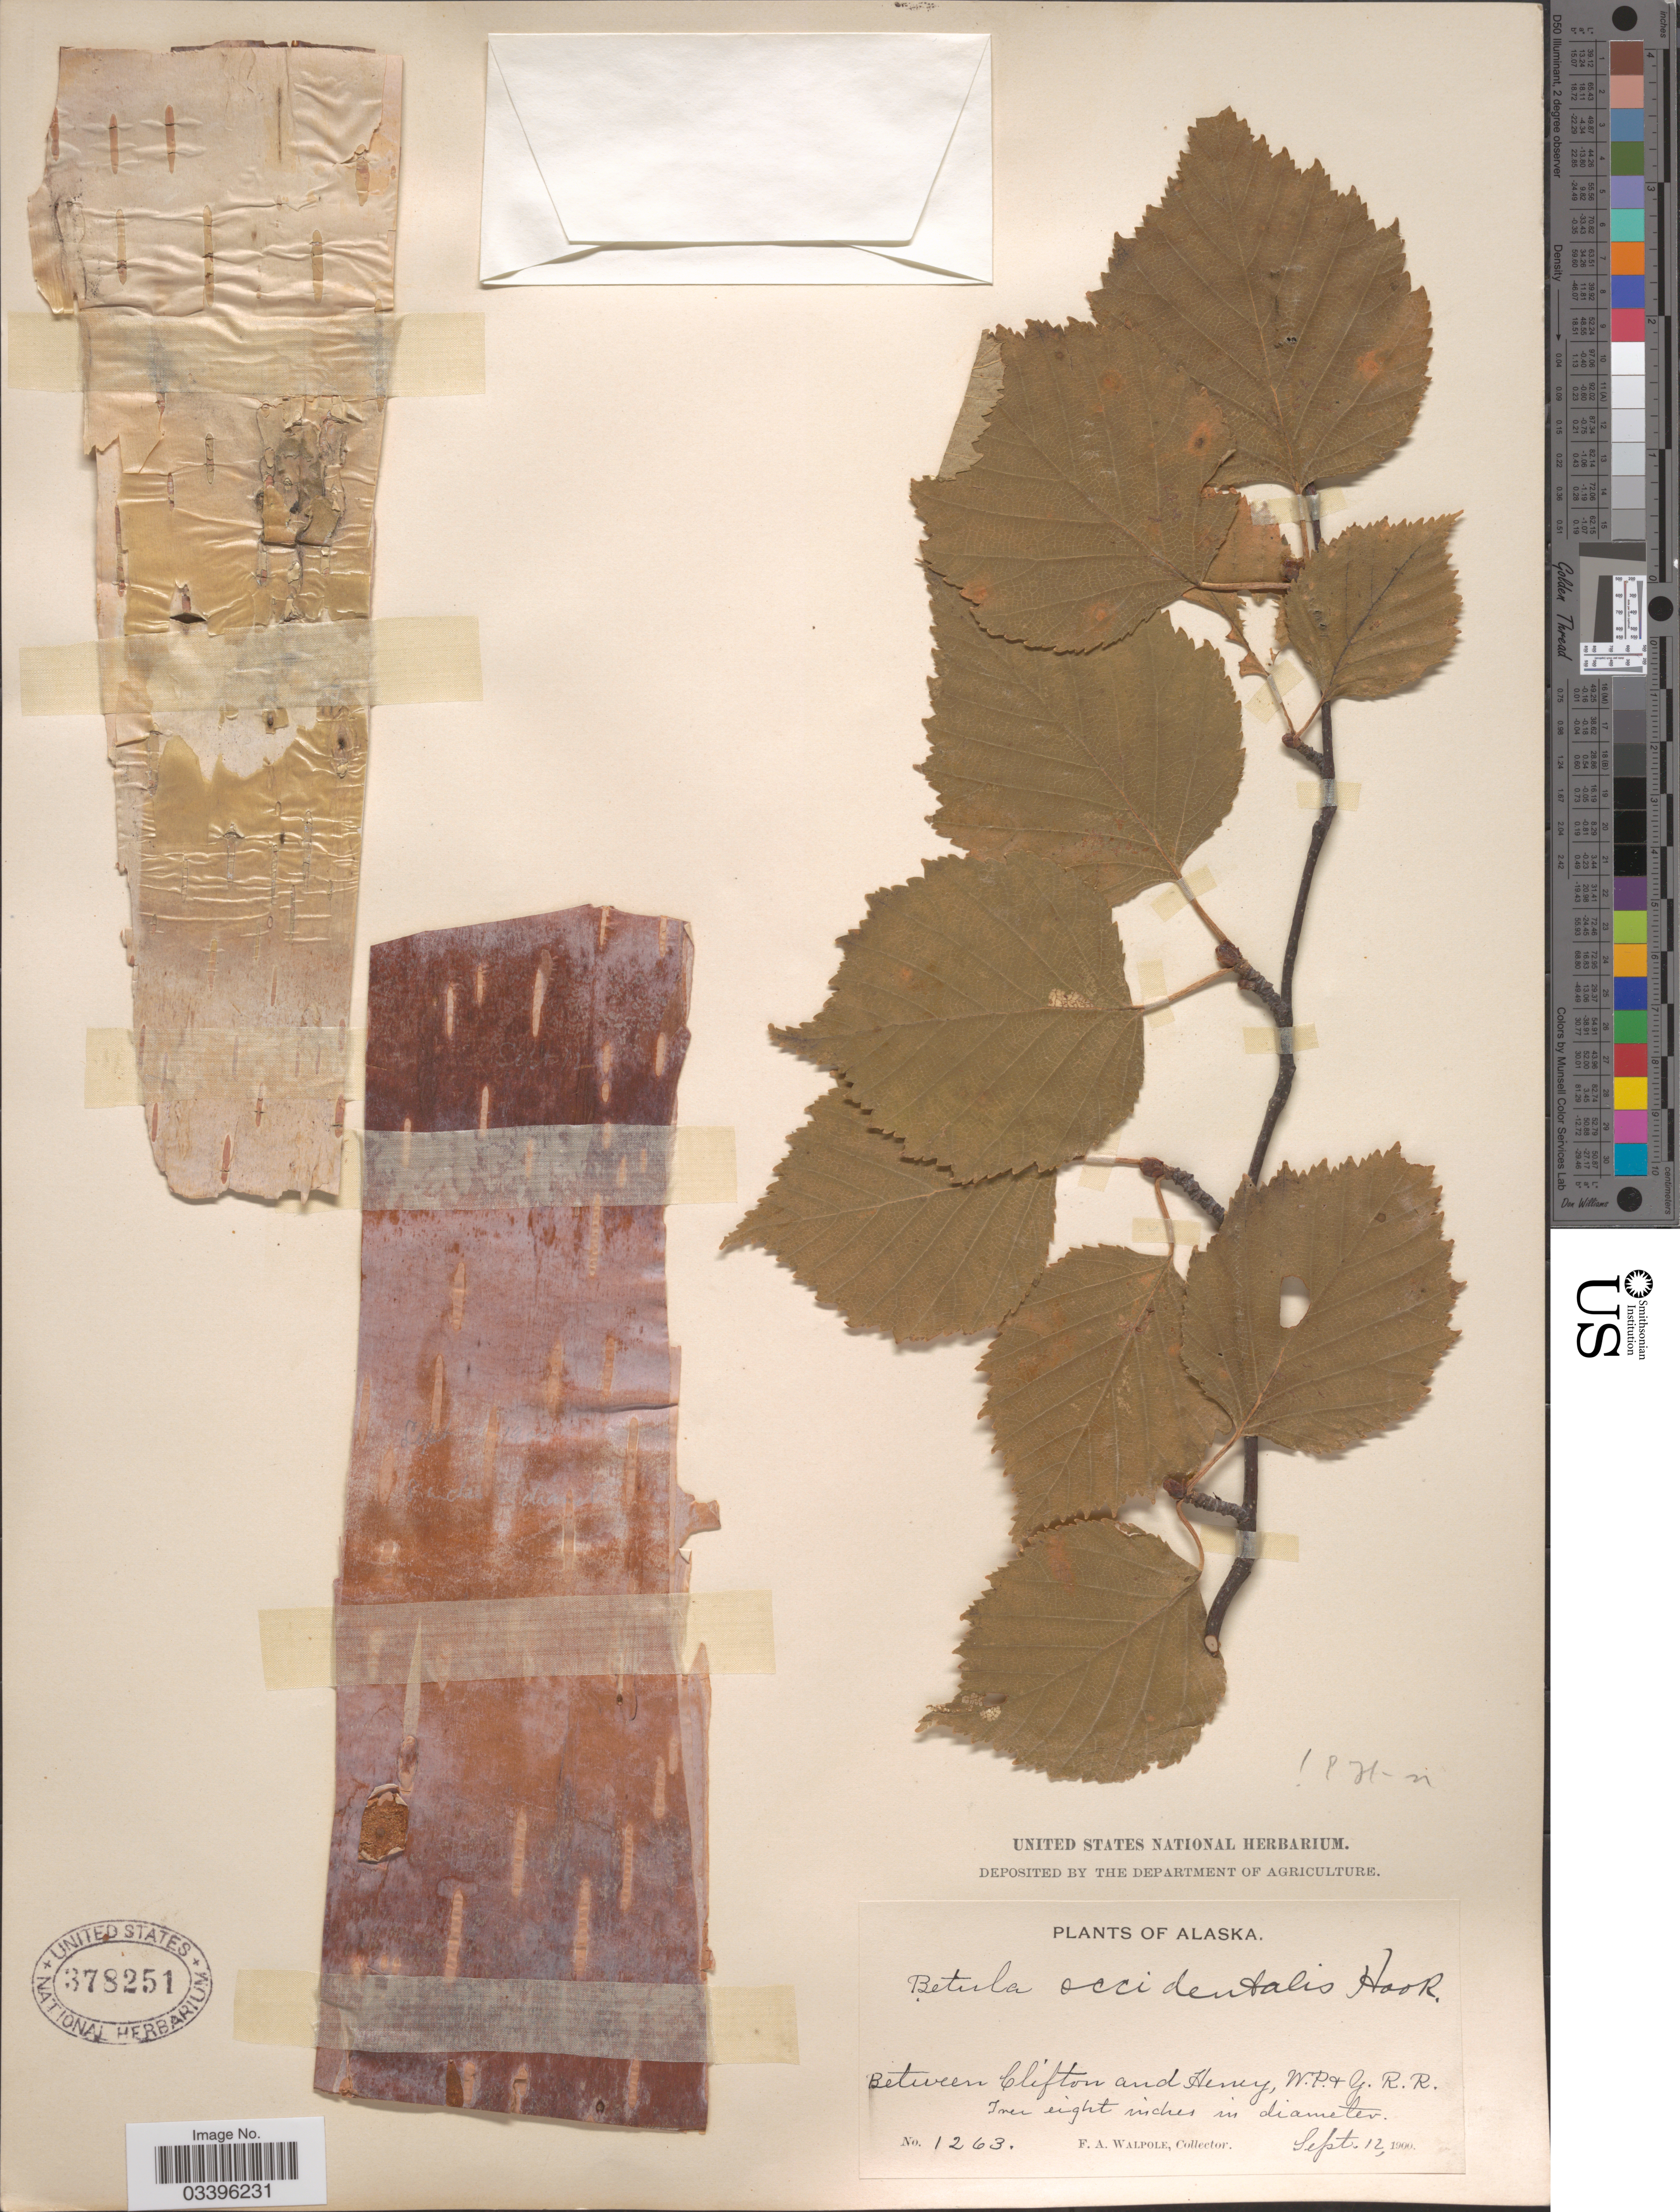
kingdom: Plantae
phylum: Tracheophyta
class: Magnoliopsida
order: Fagales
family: Betulaceae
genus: Betula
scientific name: Betula occidentalis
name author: Hook.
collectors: F. Walpole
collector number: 1263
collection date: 1900-09-12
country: United States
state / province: Alaska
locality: Between Clifton and Henry, W.P. & G.R.R.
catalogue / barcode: US 378251